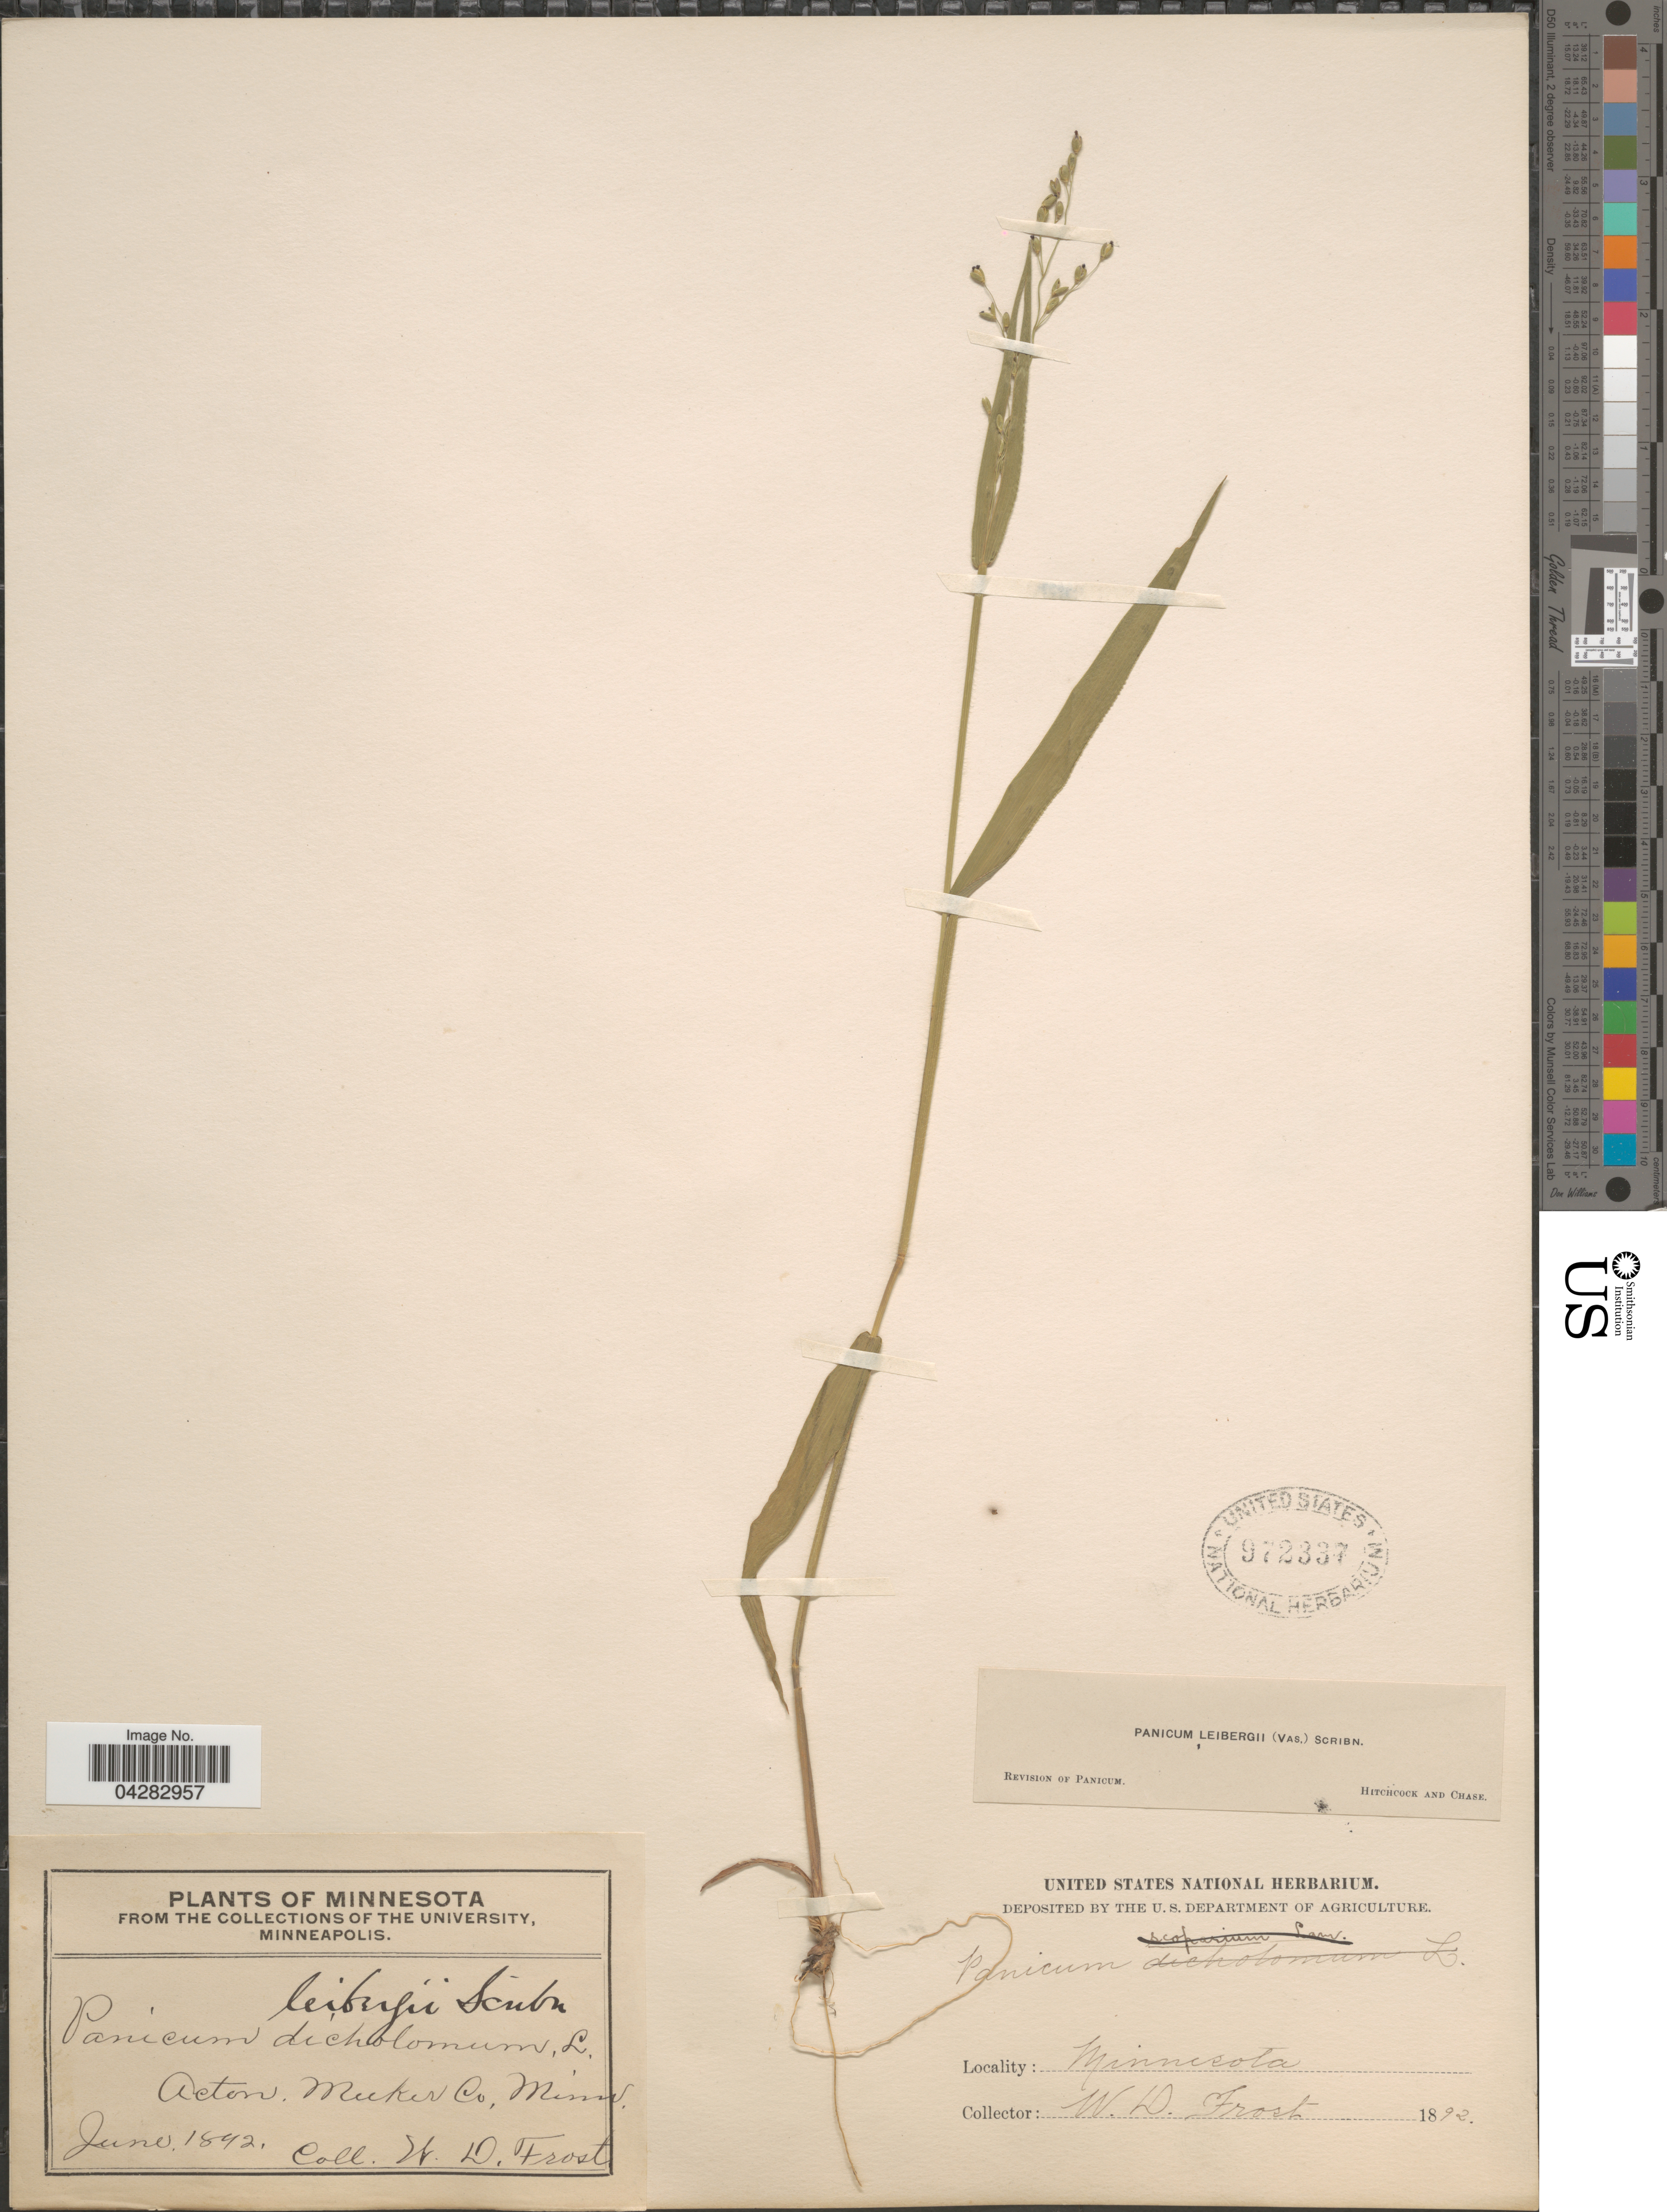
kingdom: Plantae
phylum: Tracheophyta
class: Liliopsida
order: Poales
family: Poaceae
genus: Dichanthelium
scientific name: Dichanthelium leibergii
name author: (Vasey) Gould & C.A. Clark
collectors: W. Frost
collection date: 1892-06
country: United States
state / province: Minnesota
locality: Acton, Meeker Co.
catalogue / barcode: US 972337